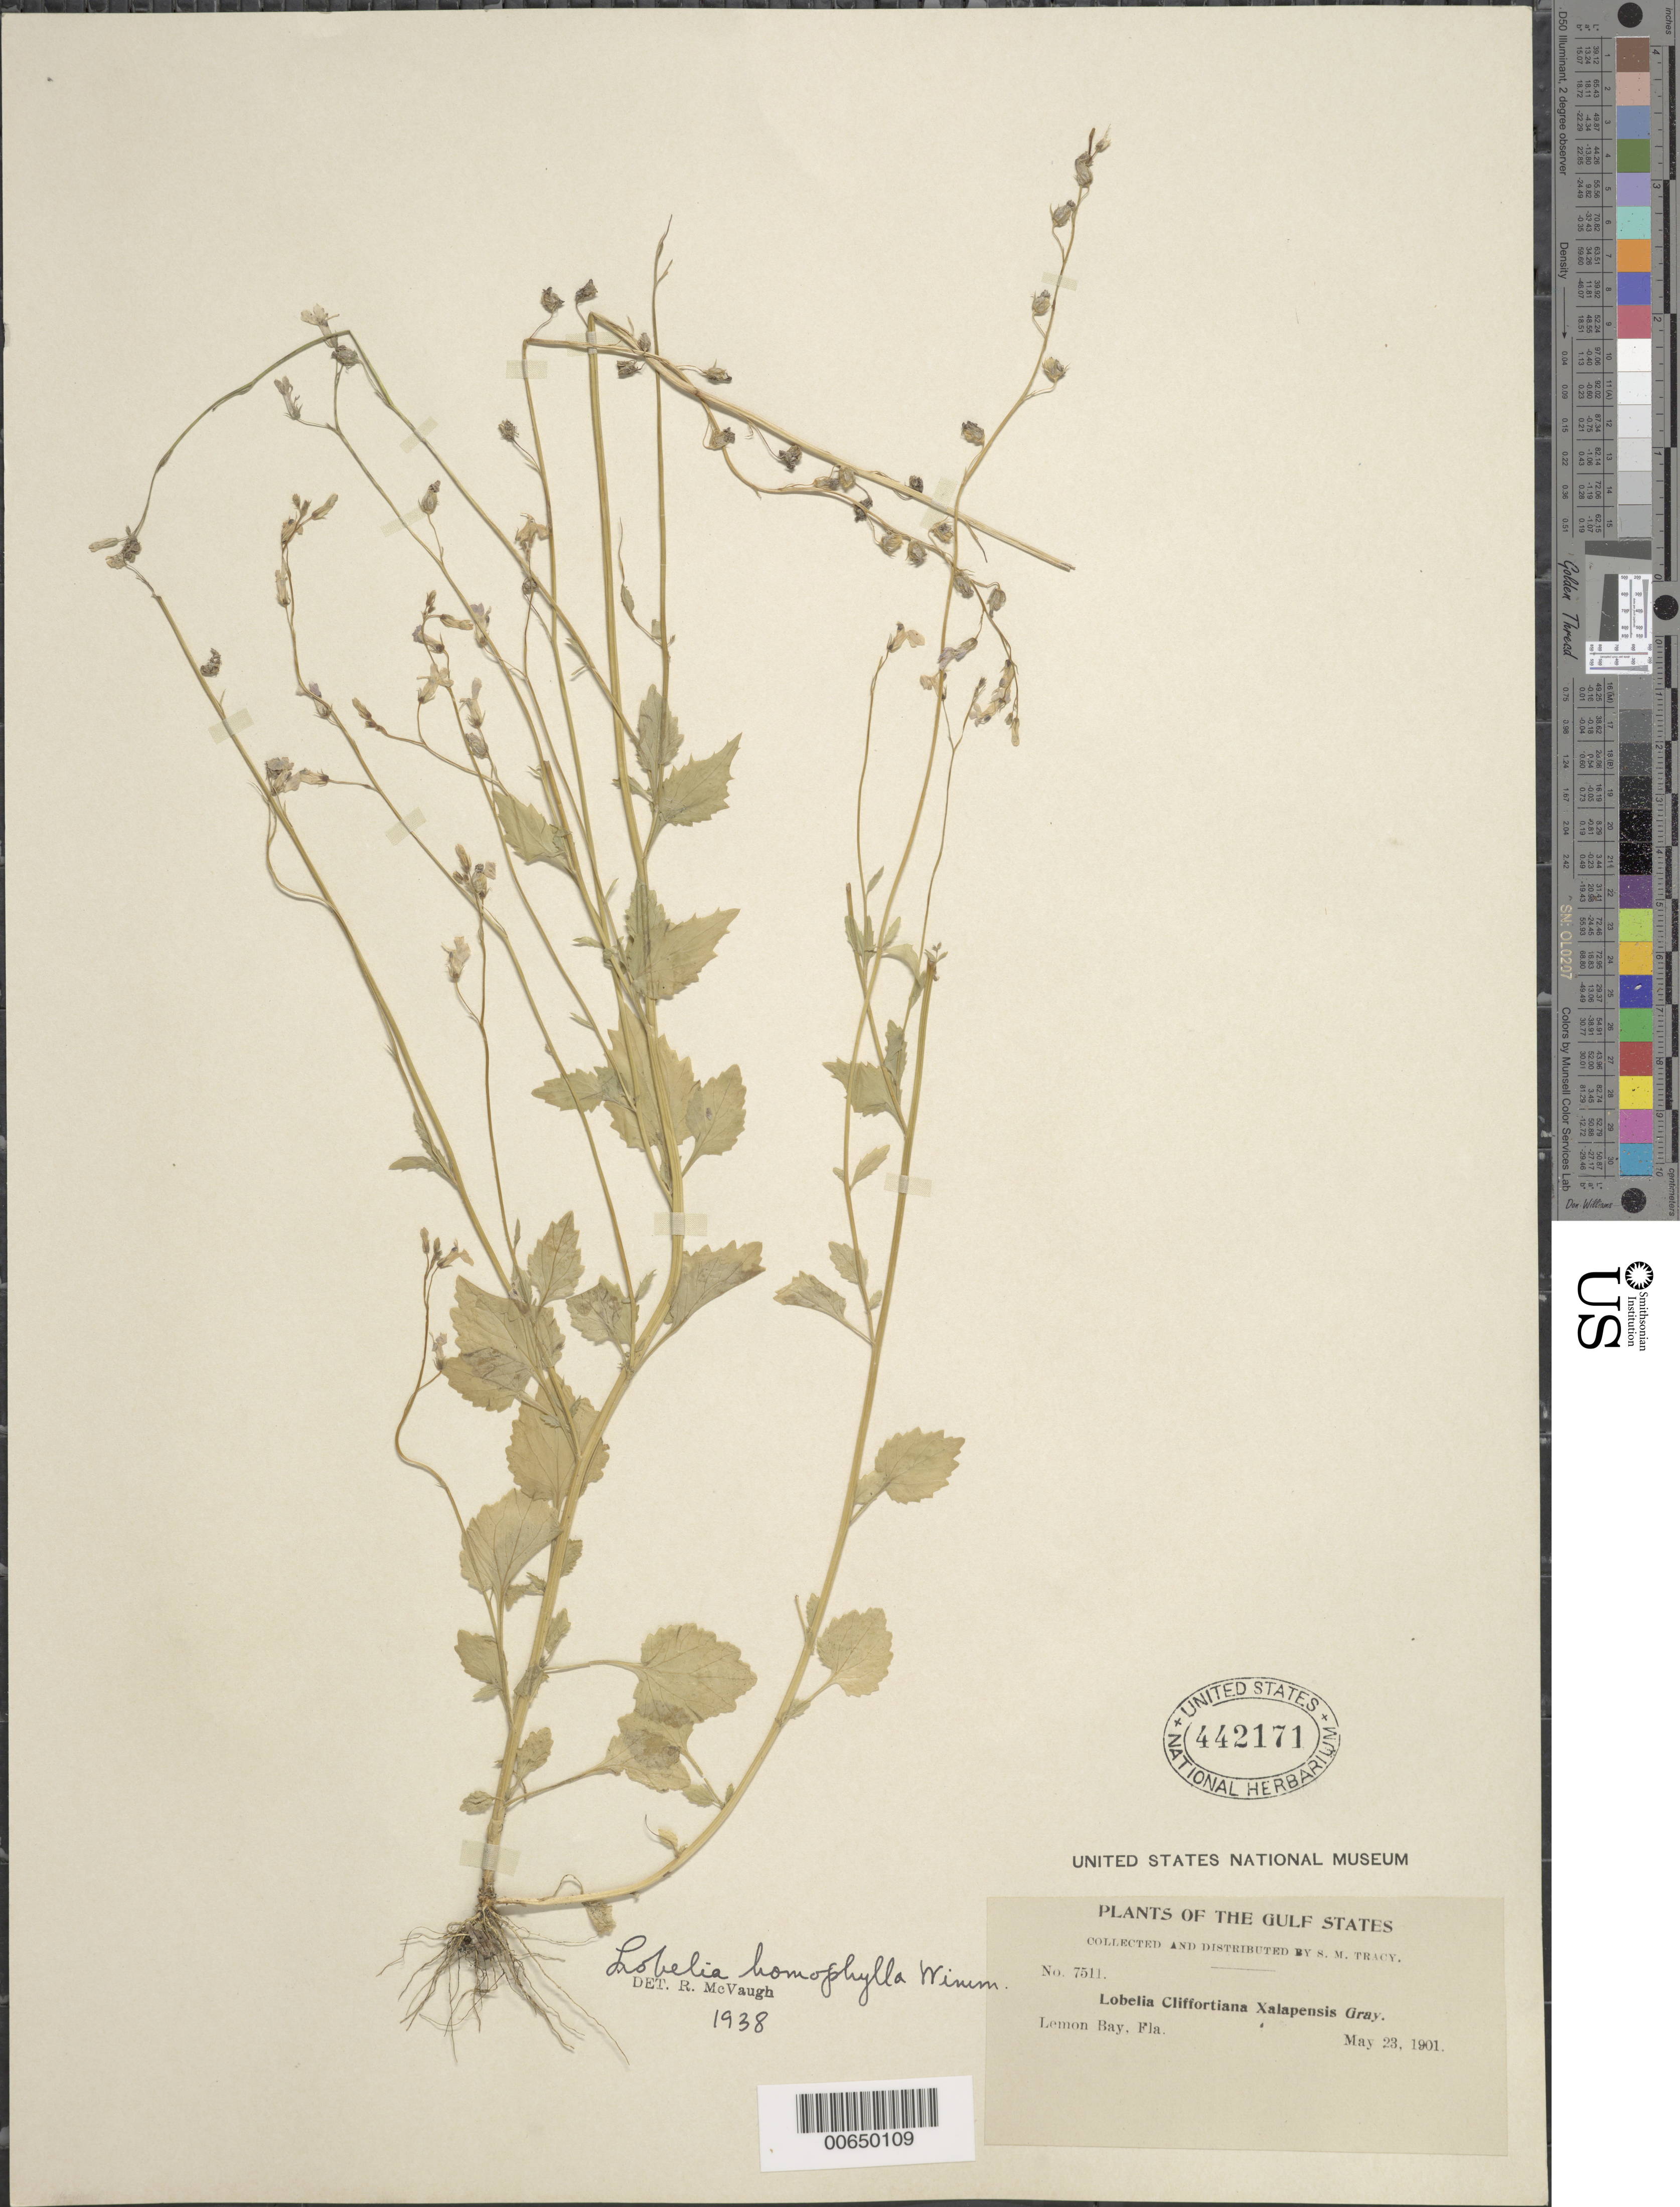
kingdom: Plantae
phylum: Tracheophyta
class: Magnoliopsida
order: Asterales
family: Campanulaceae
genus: Lobelia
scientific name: Lobelia homophylla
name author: E. Wimm.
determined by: McVaugh, R.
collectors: S. M. Tracy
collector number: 7511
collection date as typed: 23 May 1901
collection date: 1901-05-23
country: United States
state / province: Florida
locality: Lemon Bay.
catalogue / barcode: US 442171